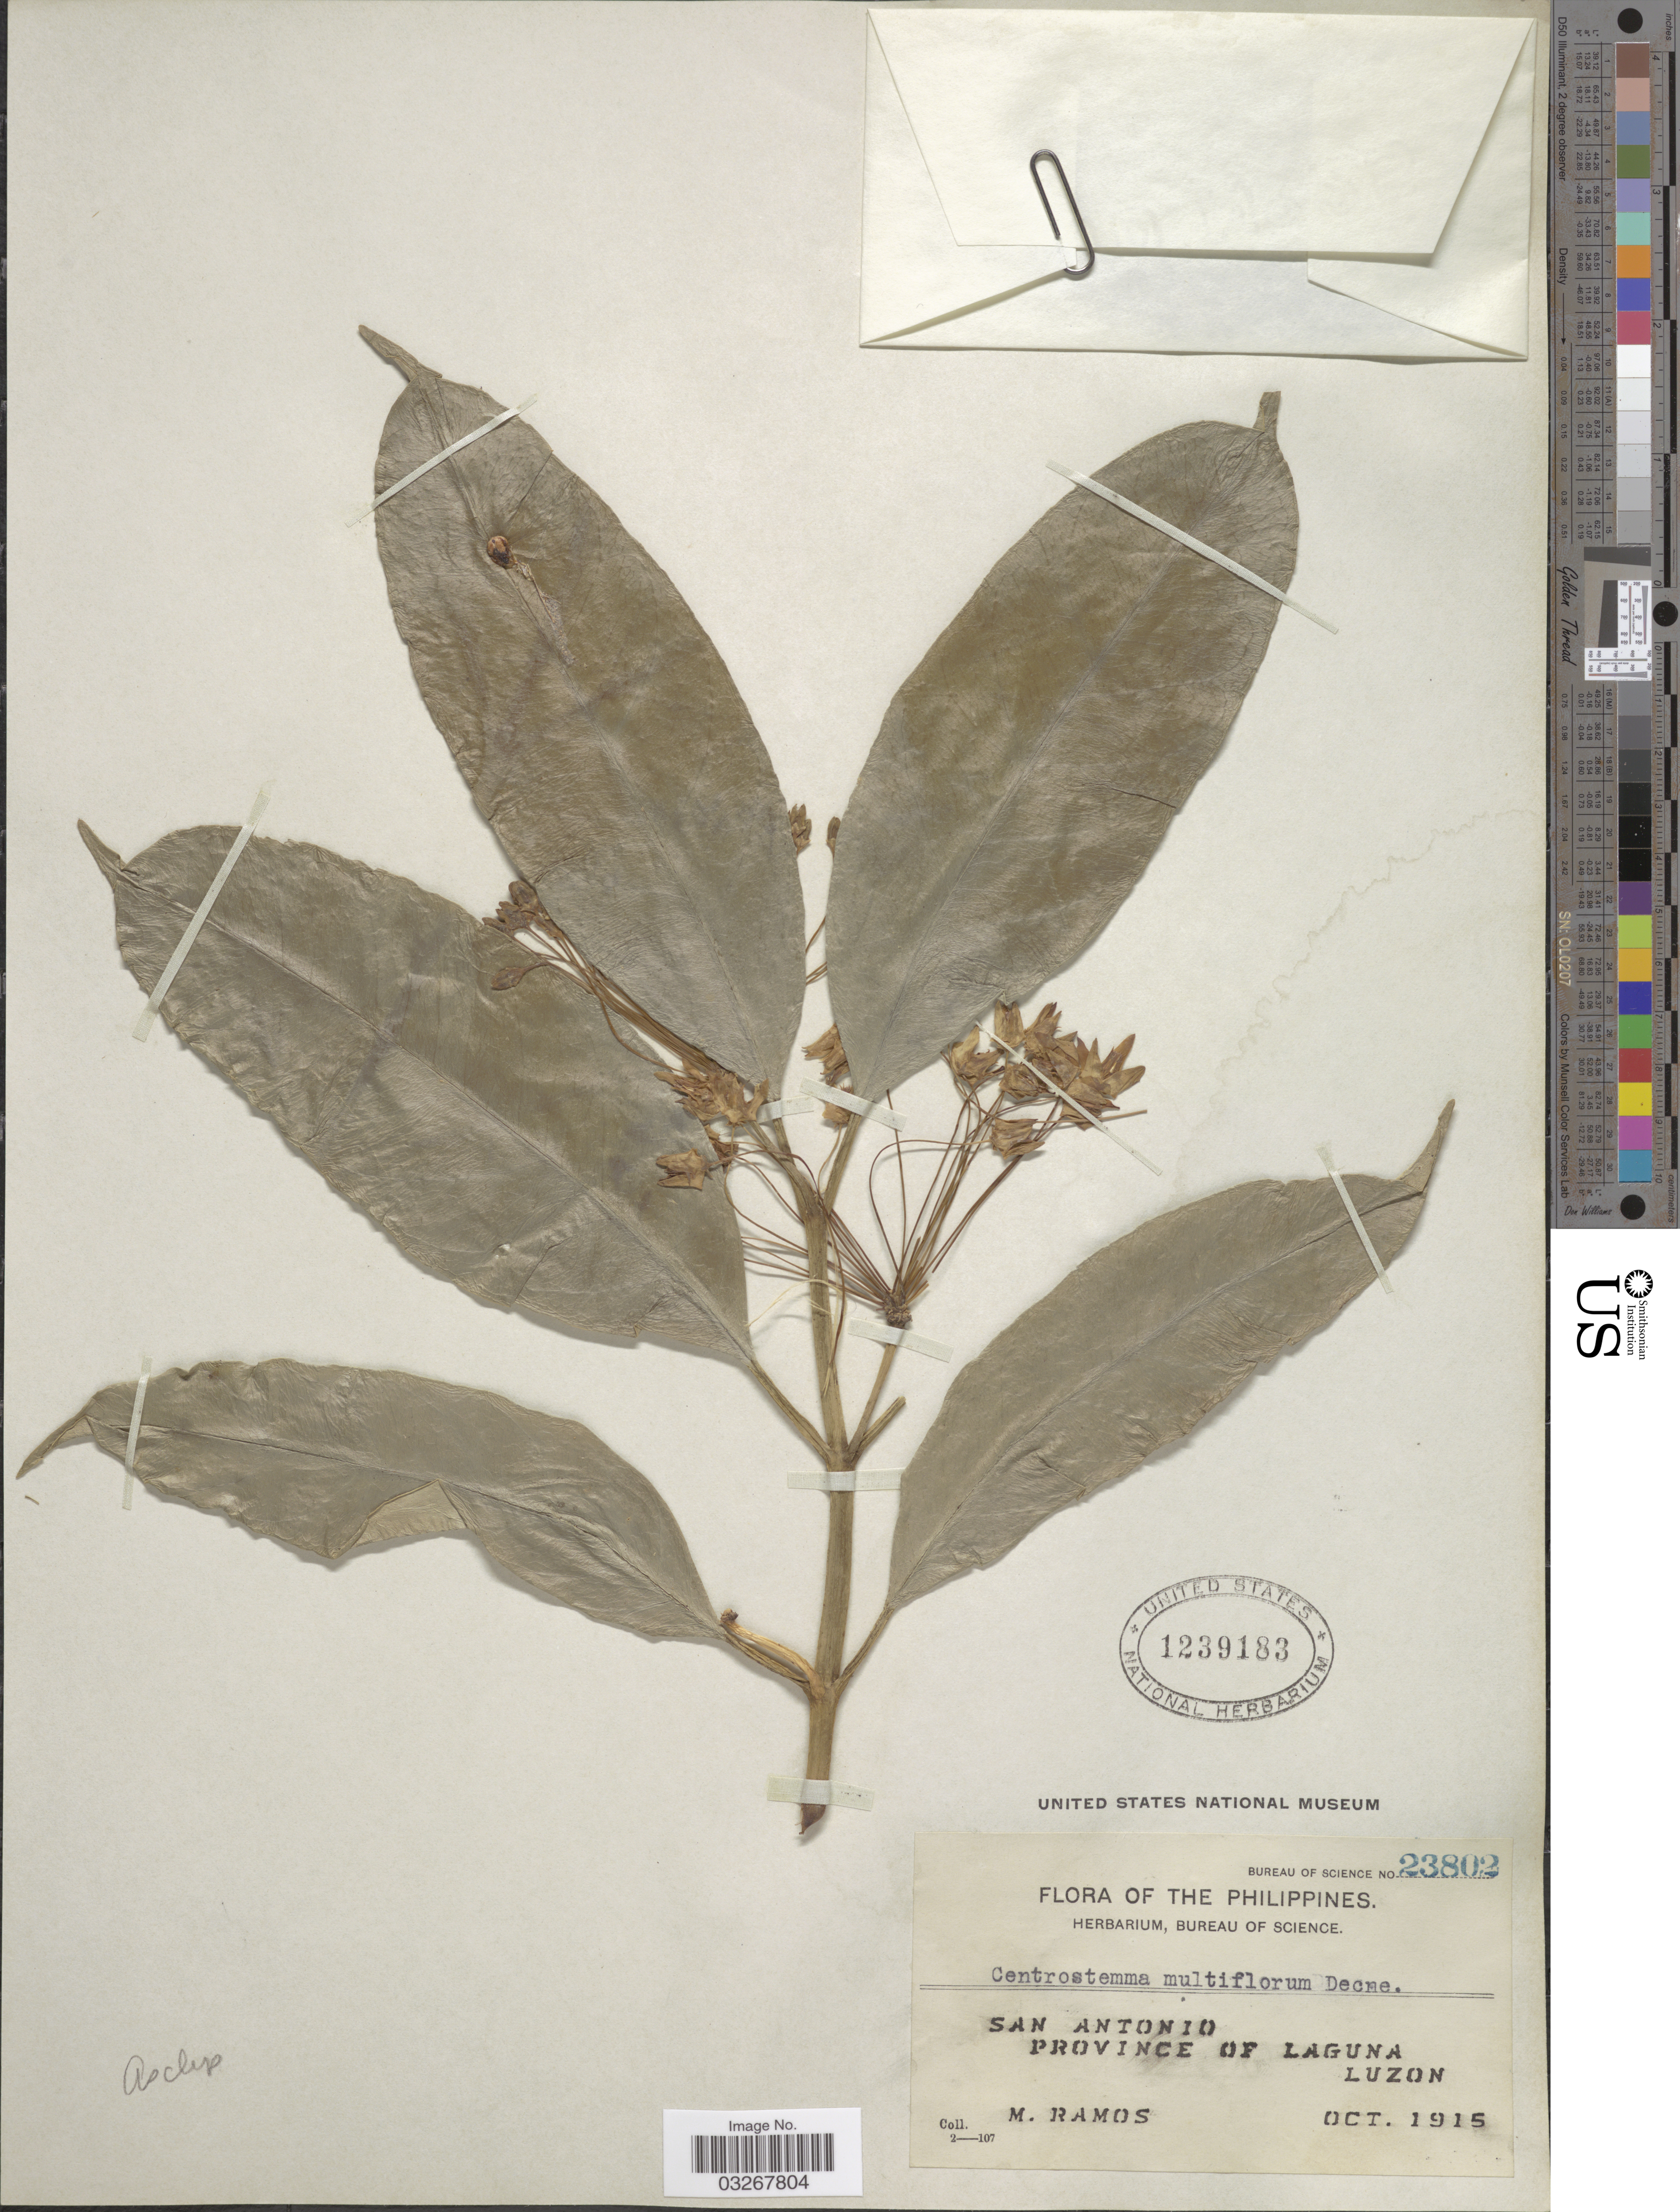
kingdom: Plantae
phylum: Tracheophyta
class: Magnoliopsida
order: Gentianales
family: Apocynaceae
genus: Centrostemma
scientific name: Centrostemma multiflorum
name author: (Blume) Decne.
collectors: M. Ramos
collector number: Bureau of Science 23802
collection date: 1915-10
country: Philippines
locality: San Antonio. Province of Laguna. Luzon.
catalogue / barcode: US 1239183